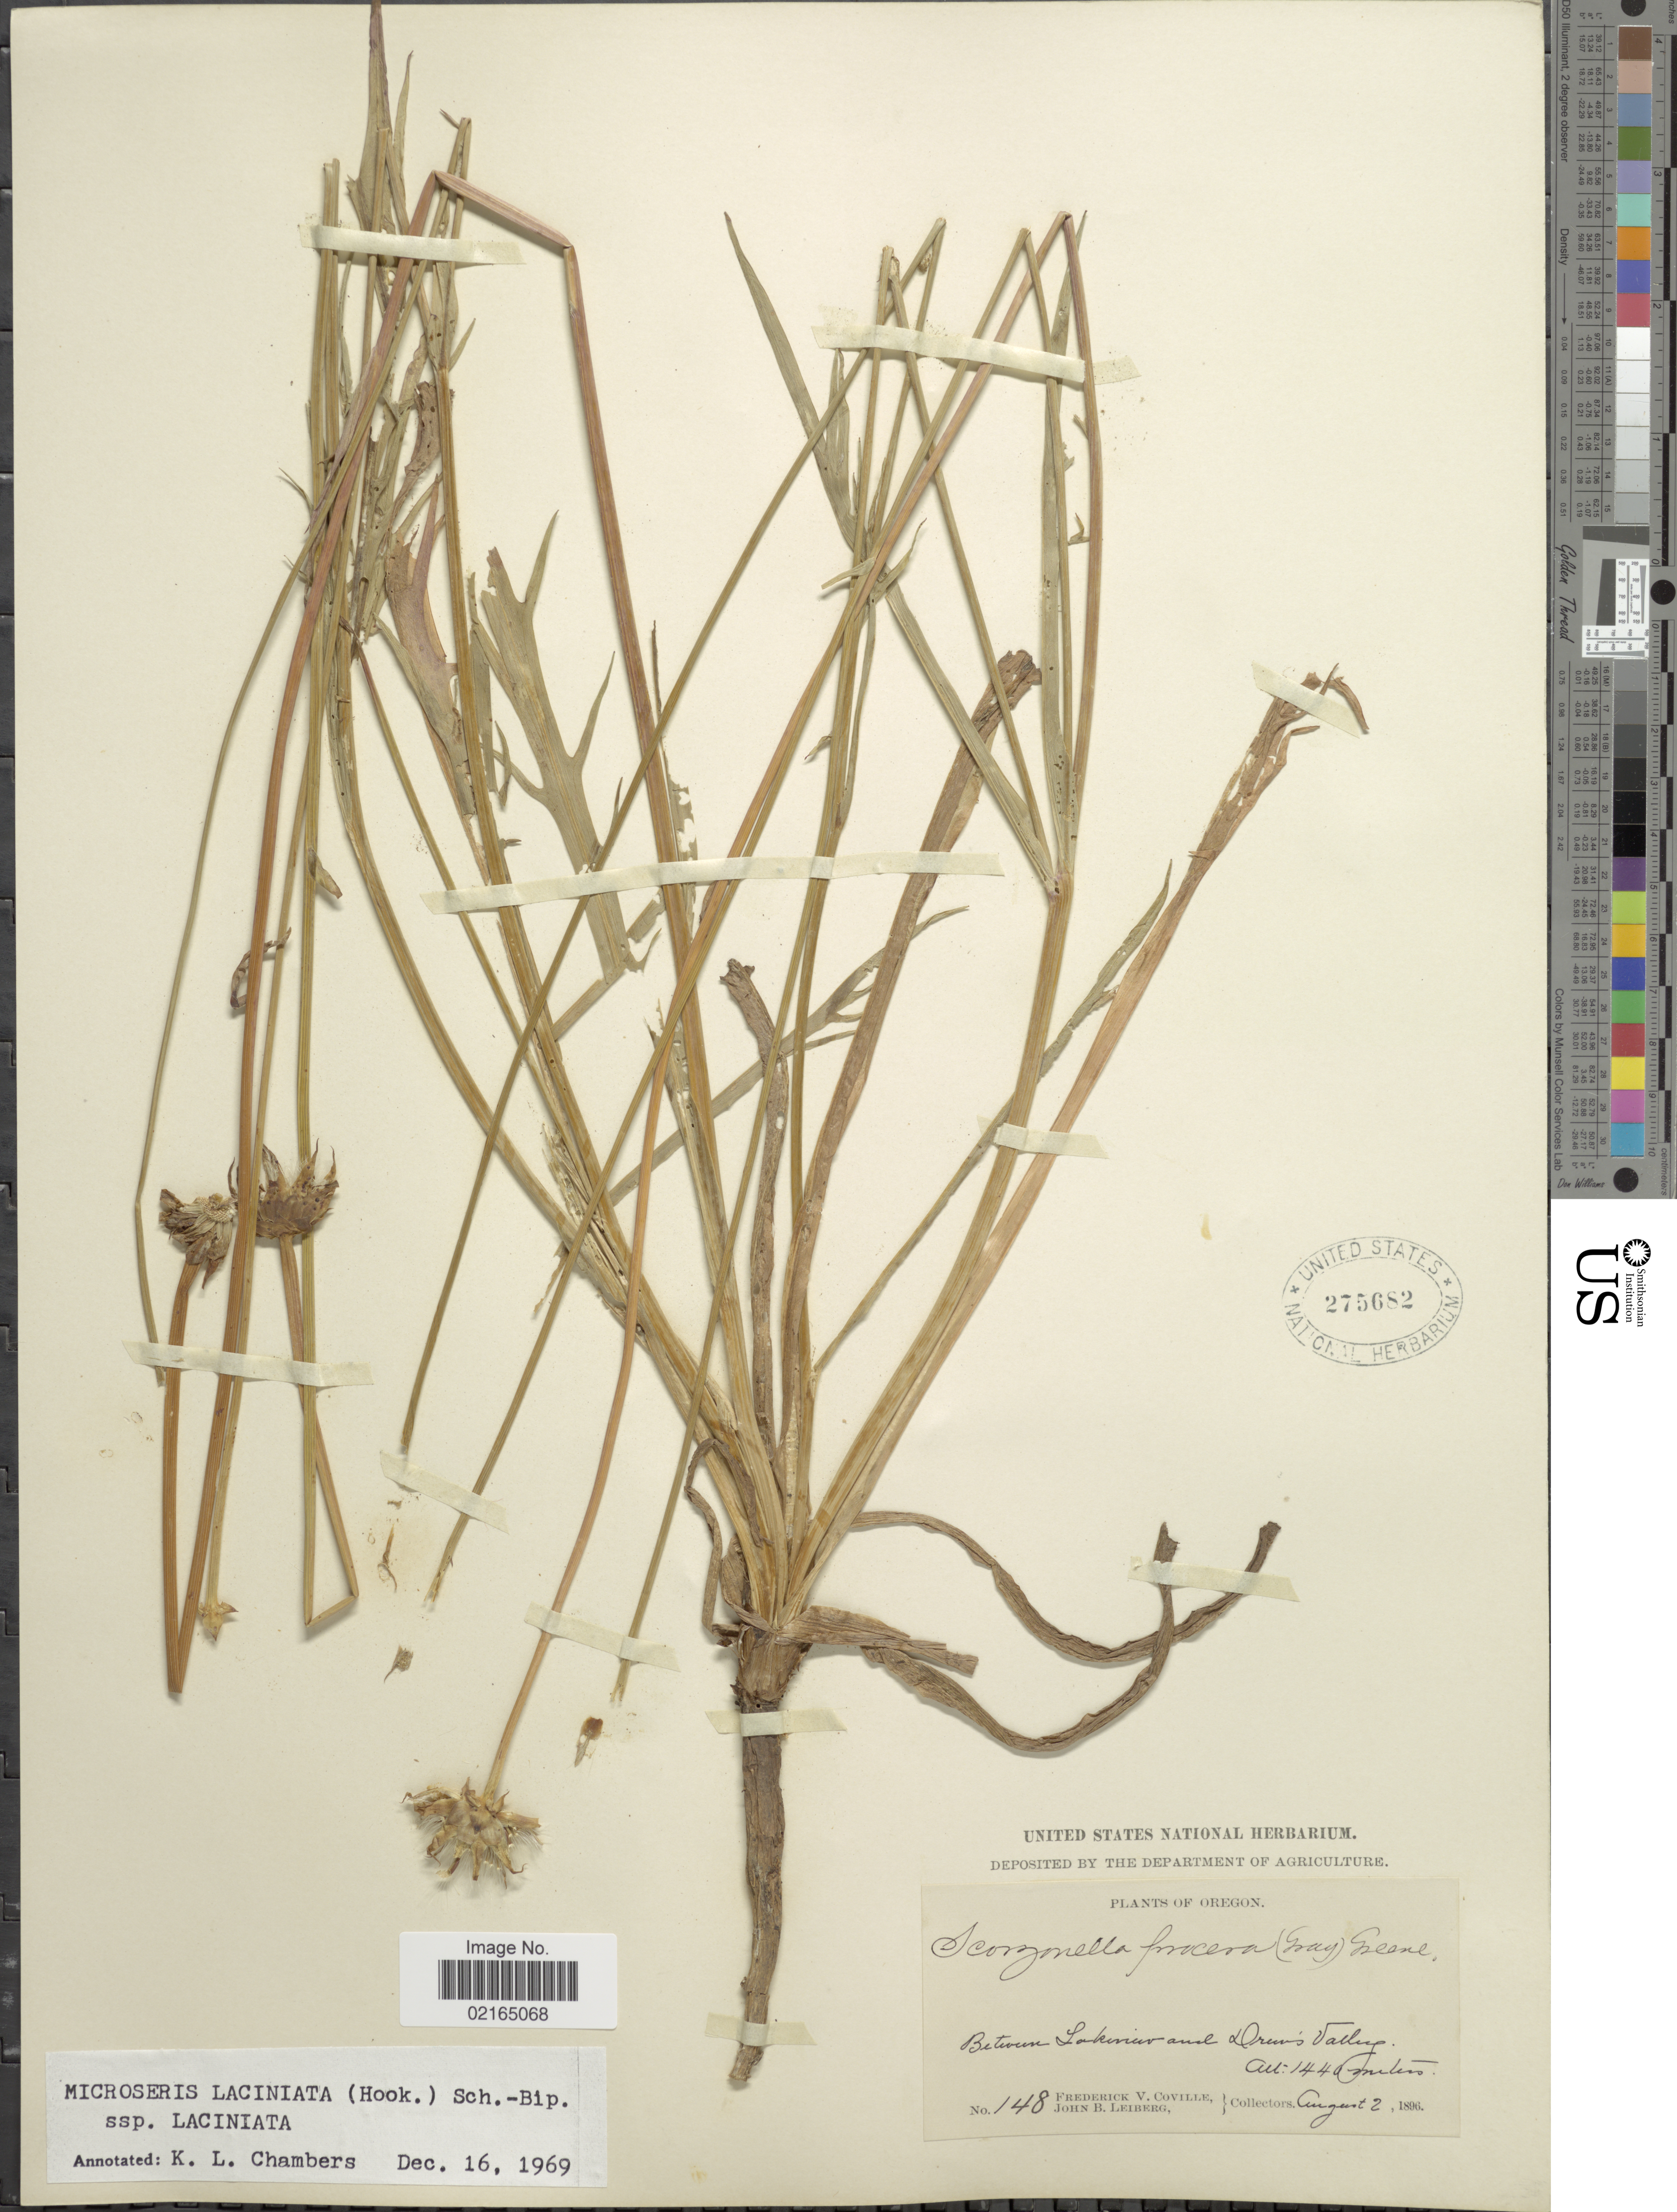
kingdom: Plantae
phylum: Tracheophyta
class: Magnoliopsida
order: Asterales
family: Asteraceae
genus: Microseris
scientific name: Microseris laciniata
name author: (Hook.) Sch. Bip.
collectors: F. V. Coville & J. B. Leiberg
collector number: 148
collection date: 1896-08-02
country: United States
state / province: Oregon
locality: Between lakeview and Drew's Valley.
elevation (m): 1440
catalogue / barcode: US 275682